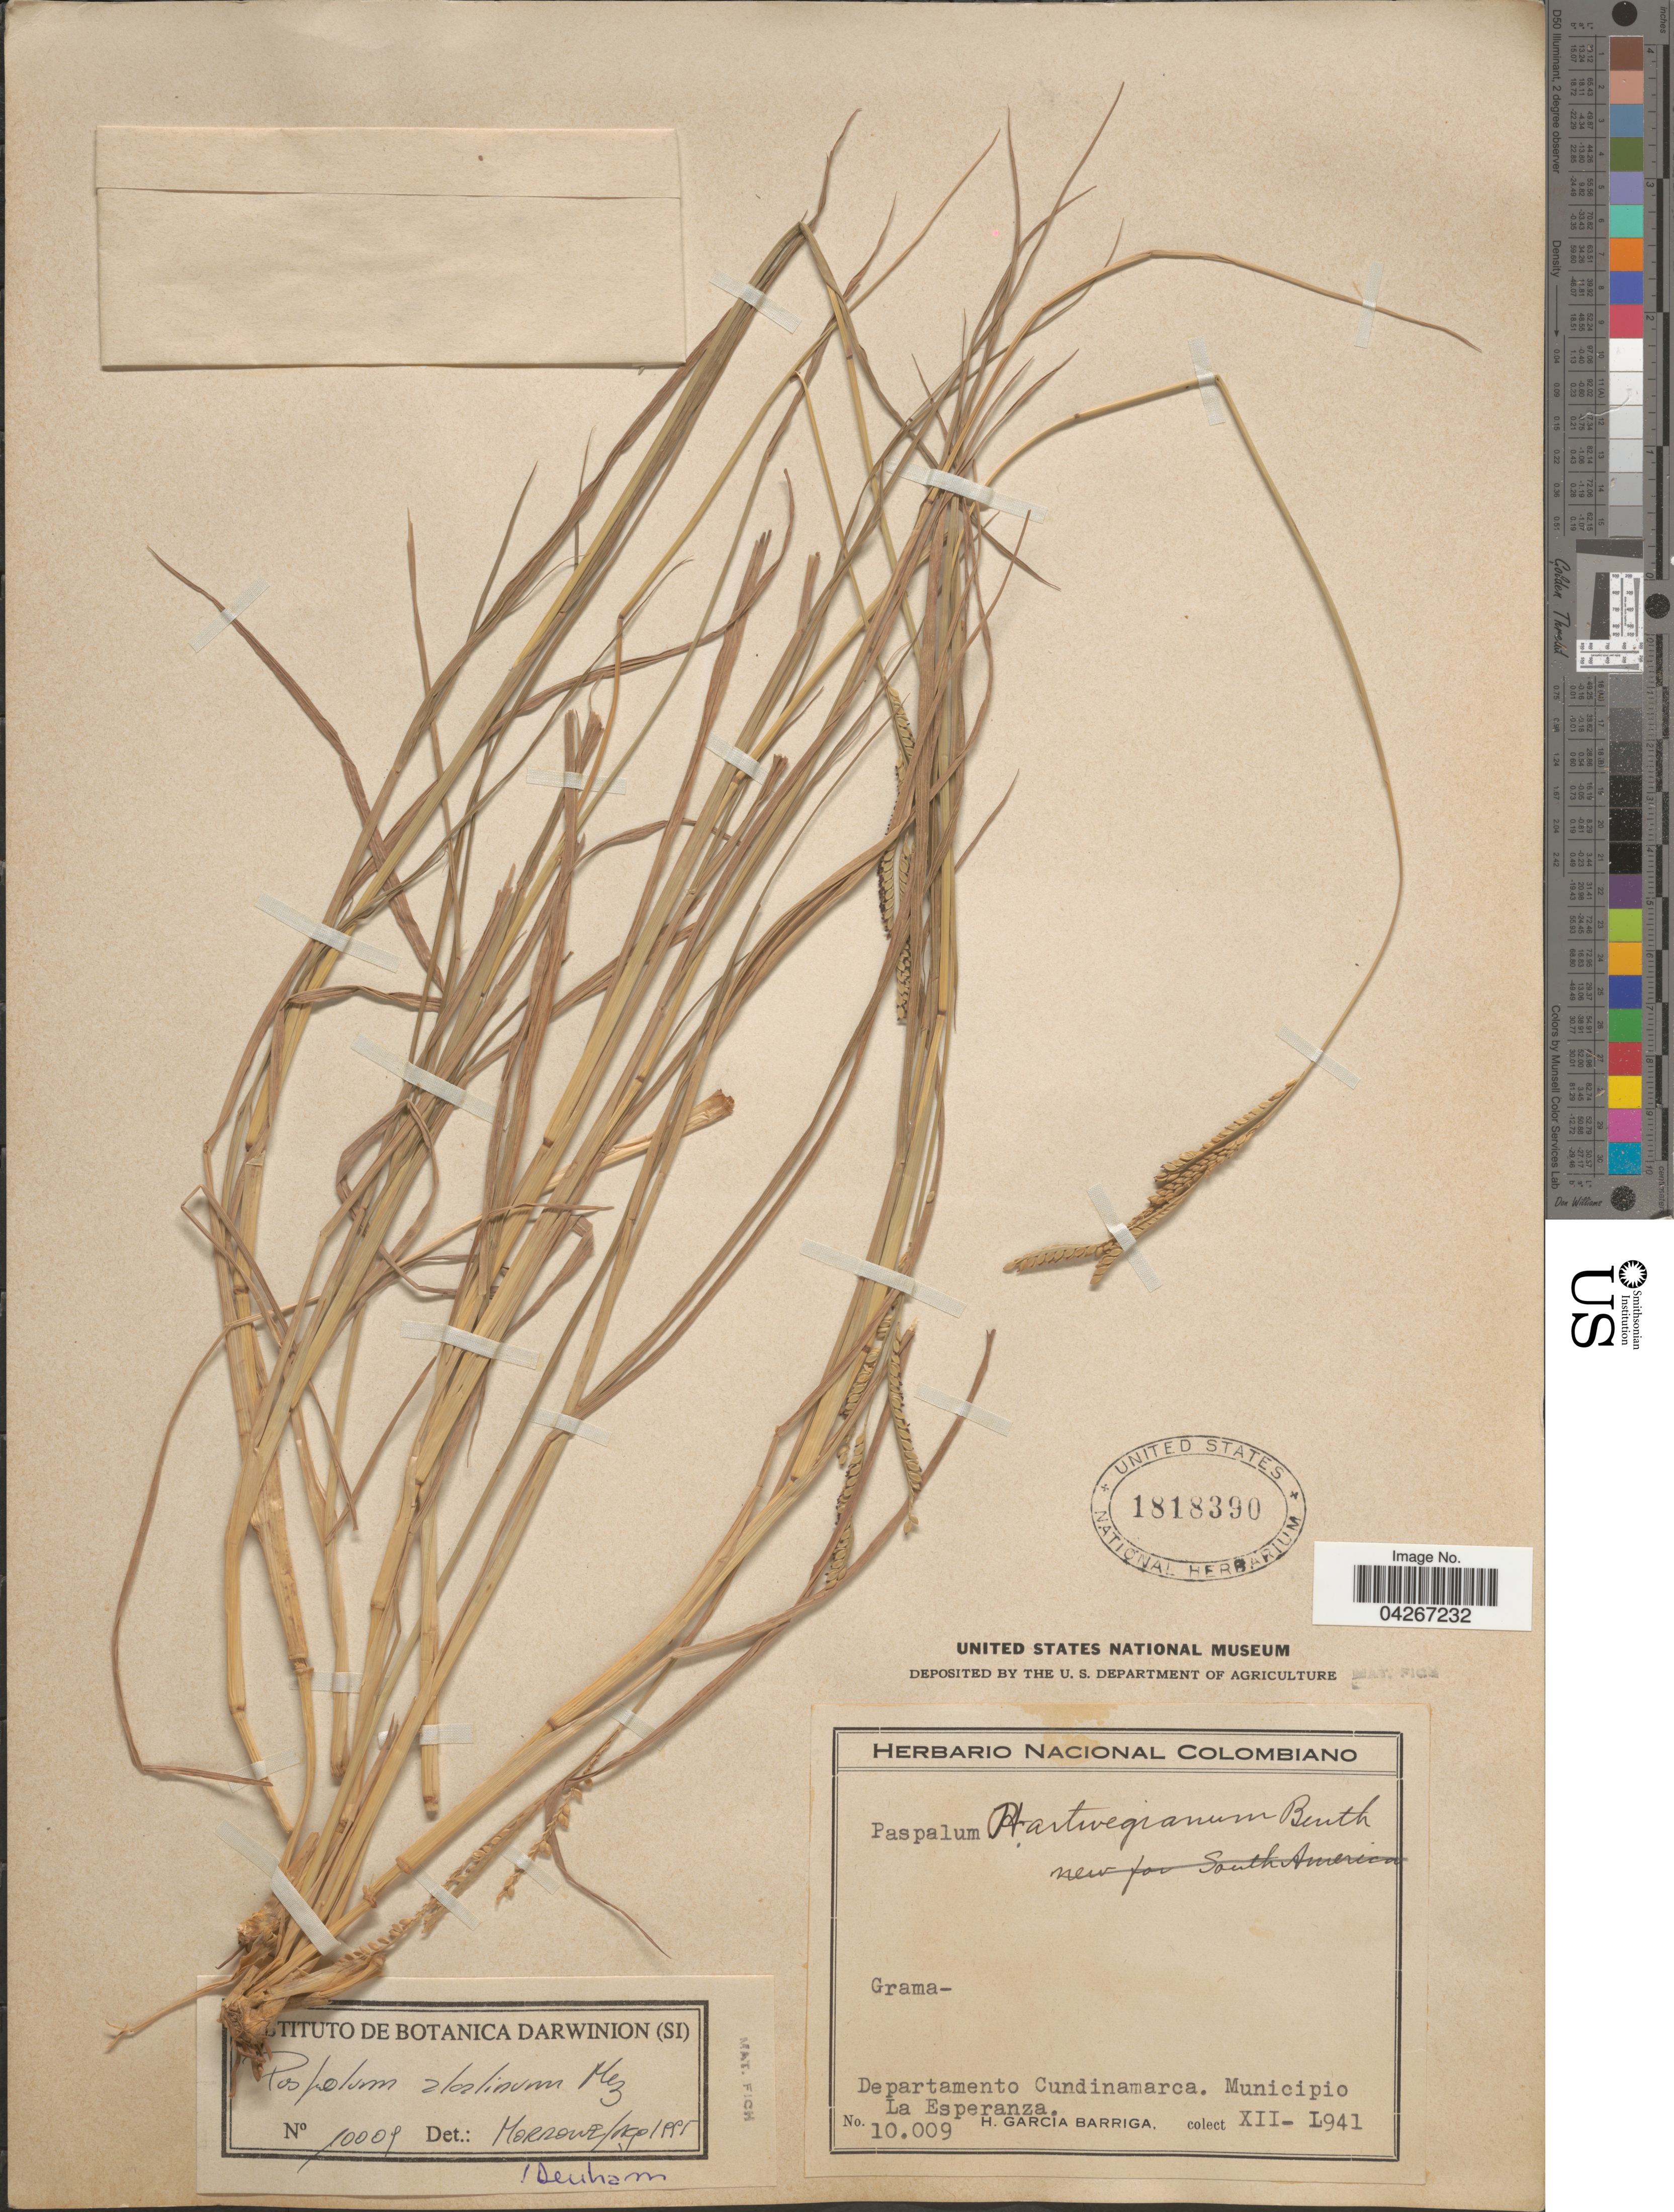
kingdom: Plantae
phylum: Tracheophyta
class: Liliopsida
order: Poales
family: Poaceae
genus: Paspalum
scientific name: Paspalum alcalinum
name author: Mez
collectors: H. García Barriga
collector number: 10009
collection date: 1941-12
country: Colombia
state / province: Cundinamarca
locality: Departamento Cundinamarca. Municipio La Esperanza.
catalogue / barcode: US 1818390